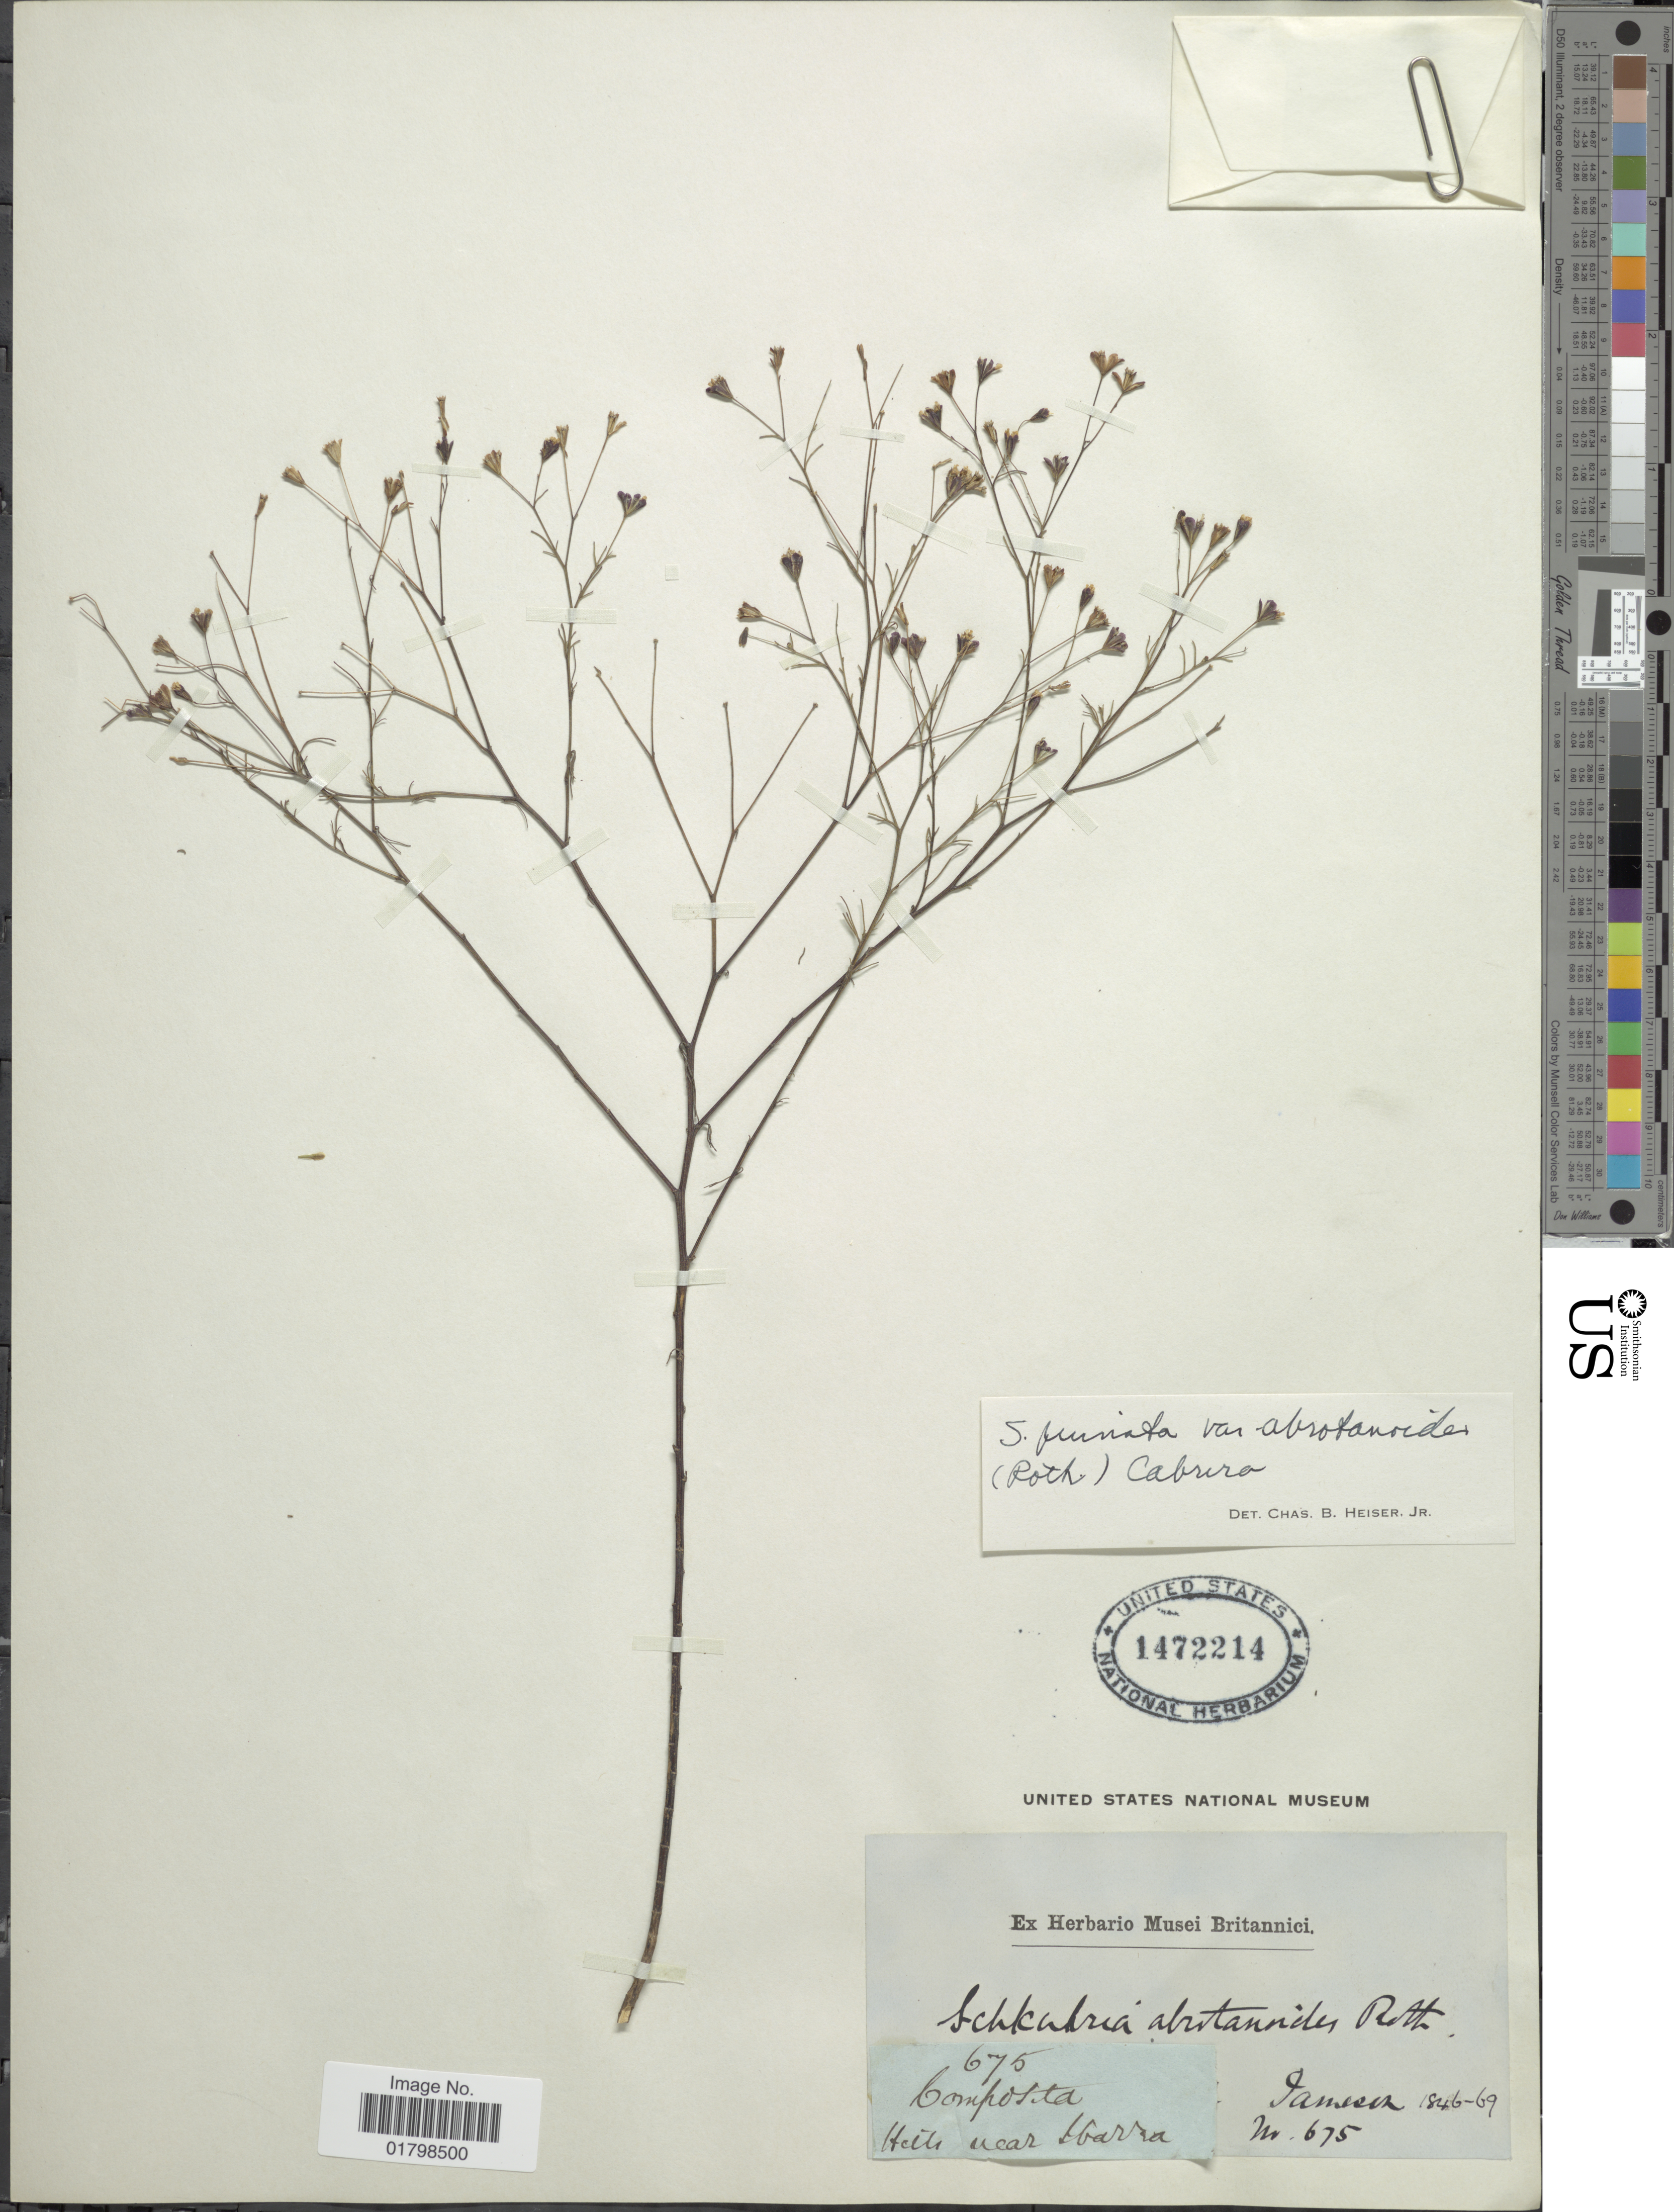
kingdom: Plantae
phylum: Tracheophyta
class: Magnoliopsida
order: Asterales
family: Asteraceae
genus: Schkuhria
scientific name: Schkuhria pinnata var. abrotanoides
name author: (Roth) Cabrera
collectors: -- Jameson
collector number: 675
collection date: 1846/1869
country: Ecuador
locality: Hills near Ibarra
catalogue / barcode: US 1472214